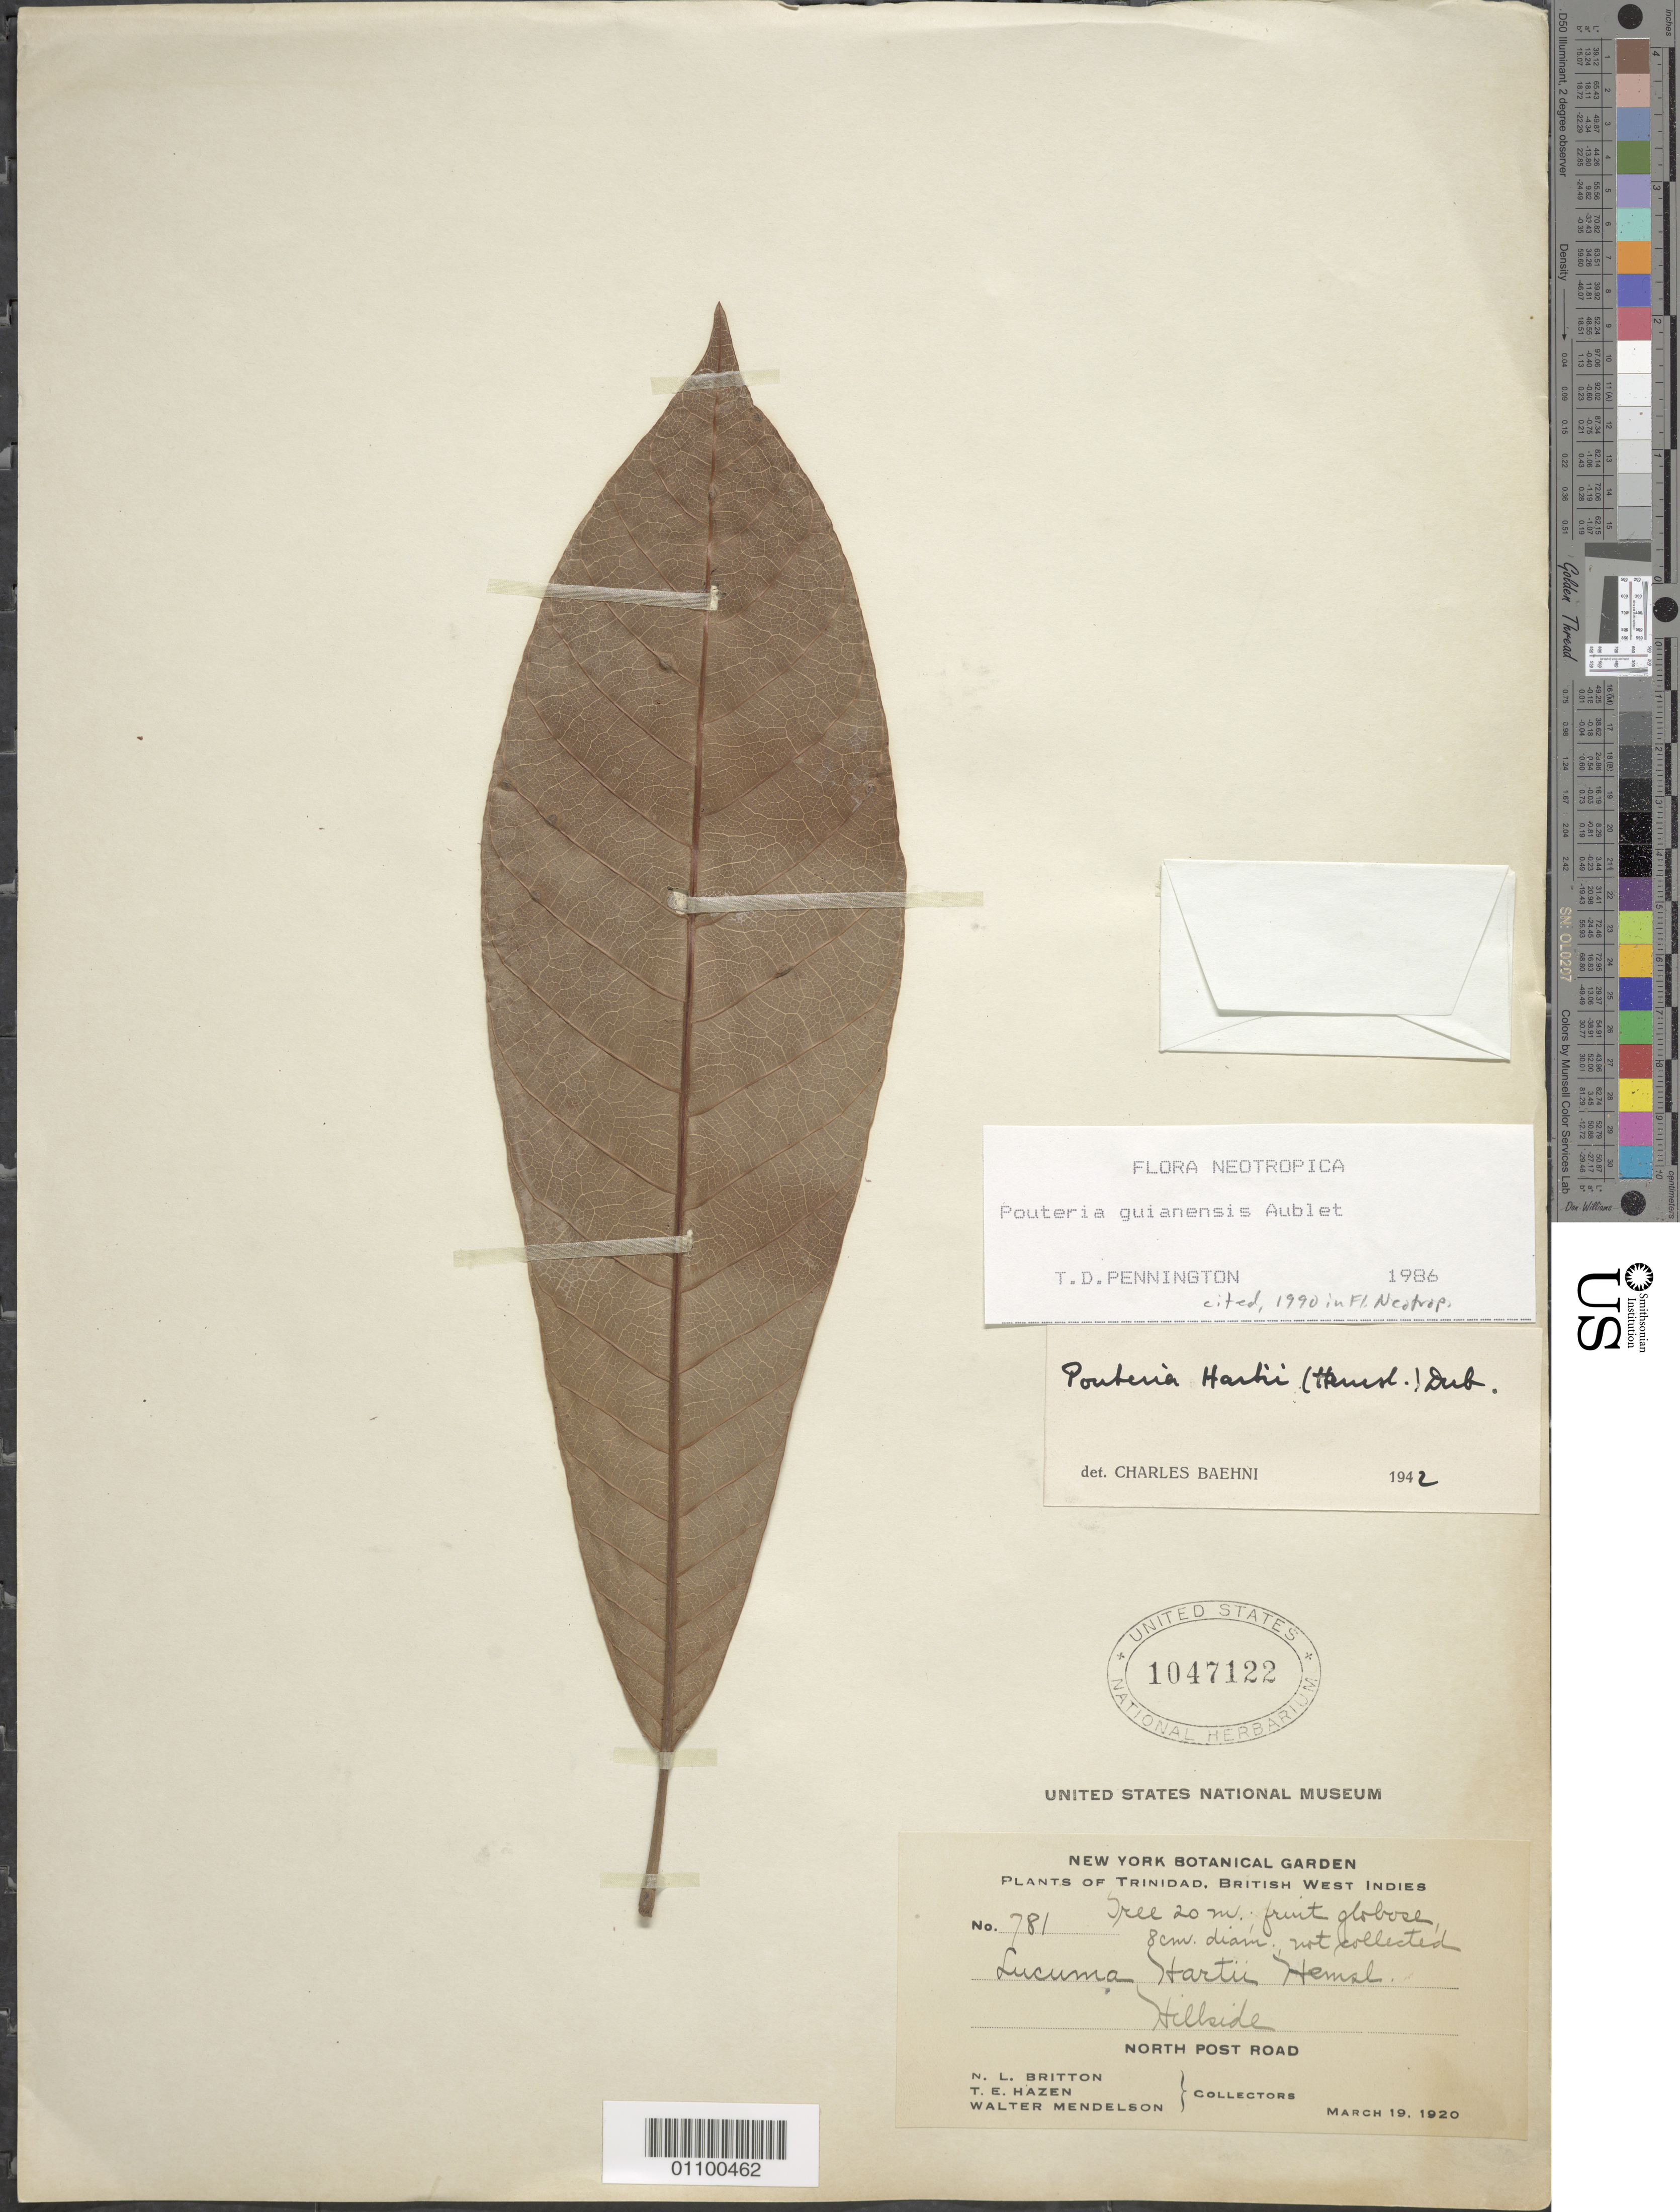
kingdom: Plantae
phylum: Tracheophyta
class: Magnoliopsida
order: Ericales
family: Sapotaceae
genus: Pouteria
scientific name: Pouteria guianensis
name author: Aubl.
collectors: N. Britton, T. E. Hazen & W. Mendelson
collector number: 781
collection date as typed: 19 Mar 1920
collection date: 1920-03-19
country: Trinidad and Tobago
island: Trinidad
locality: N Post Road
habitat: hillside | fruit not collected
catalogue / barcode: US 1407122